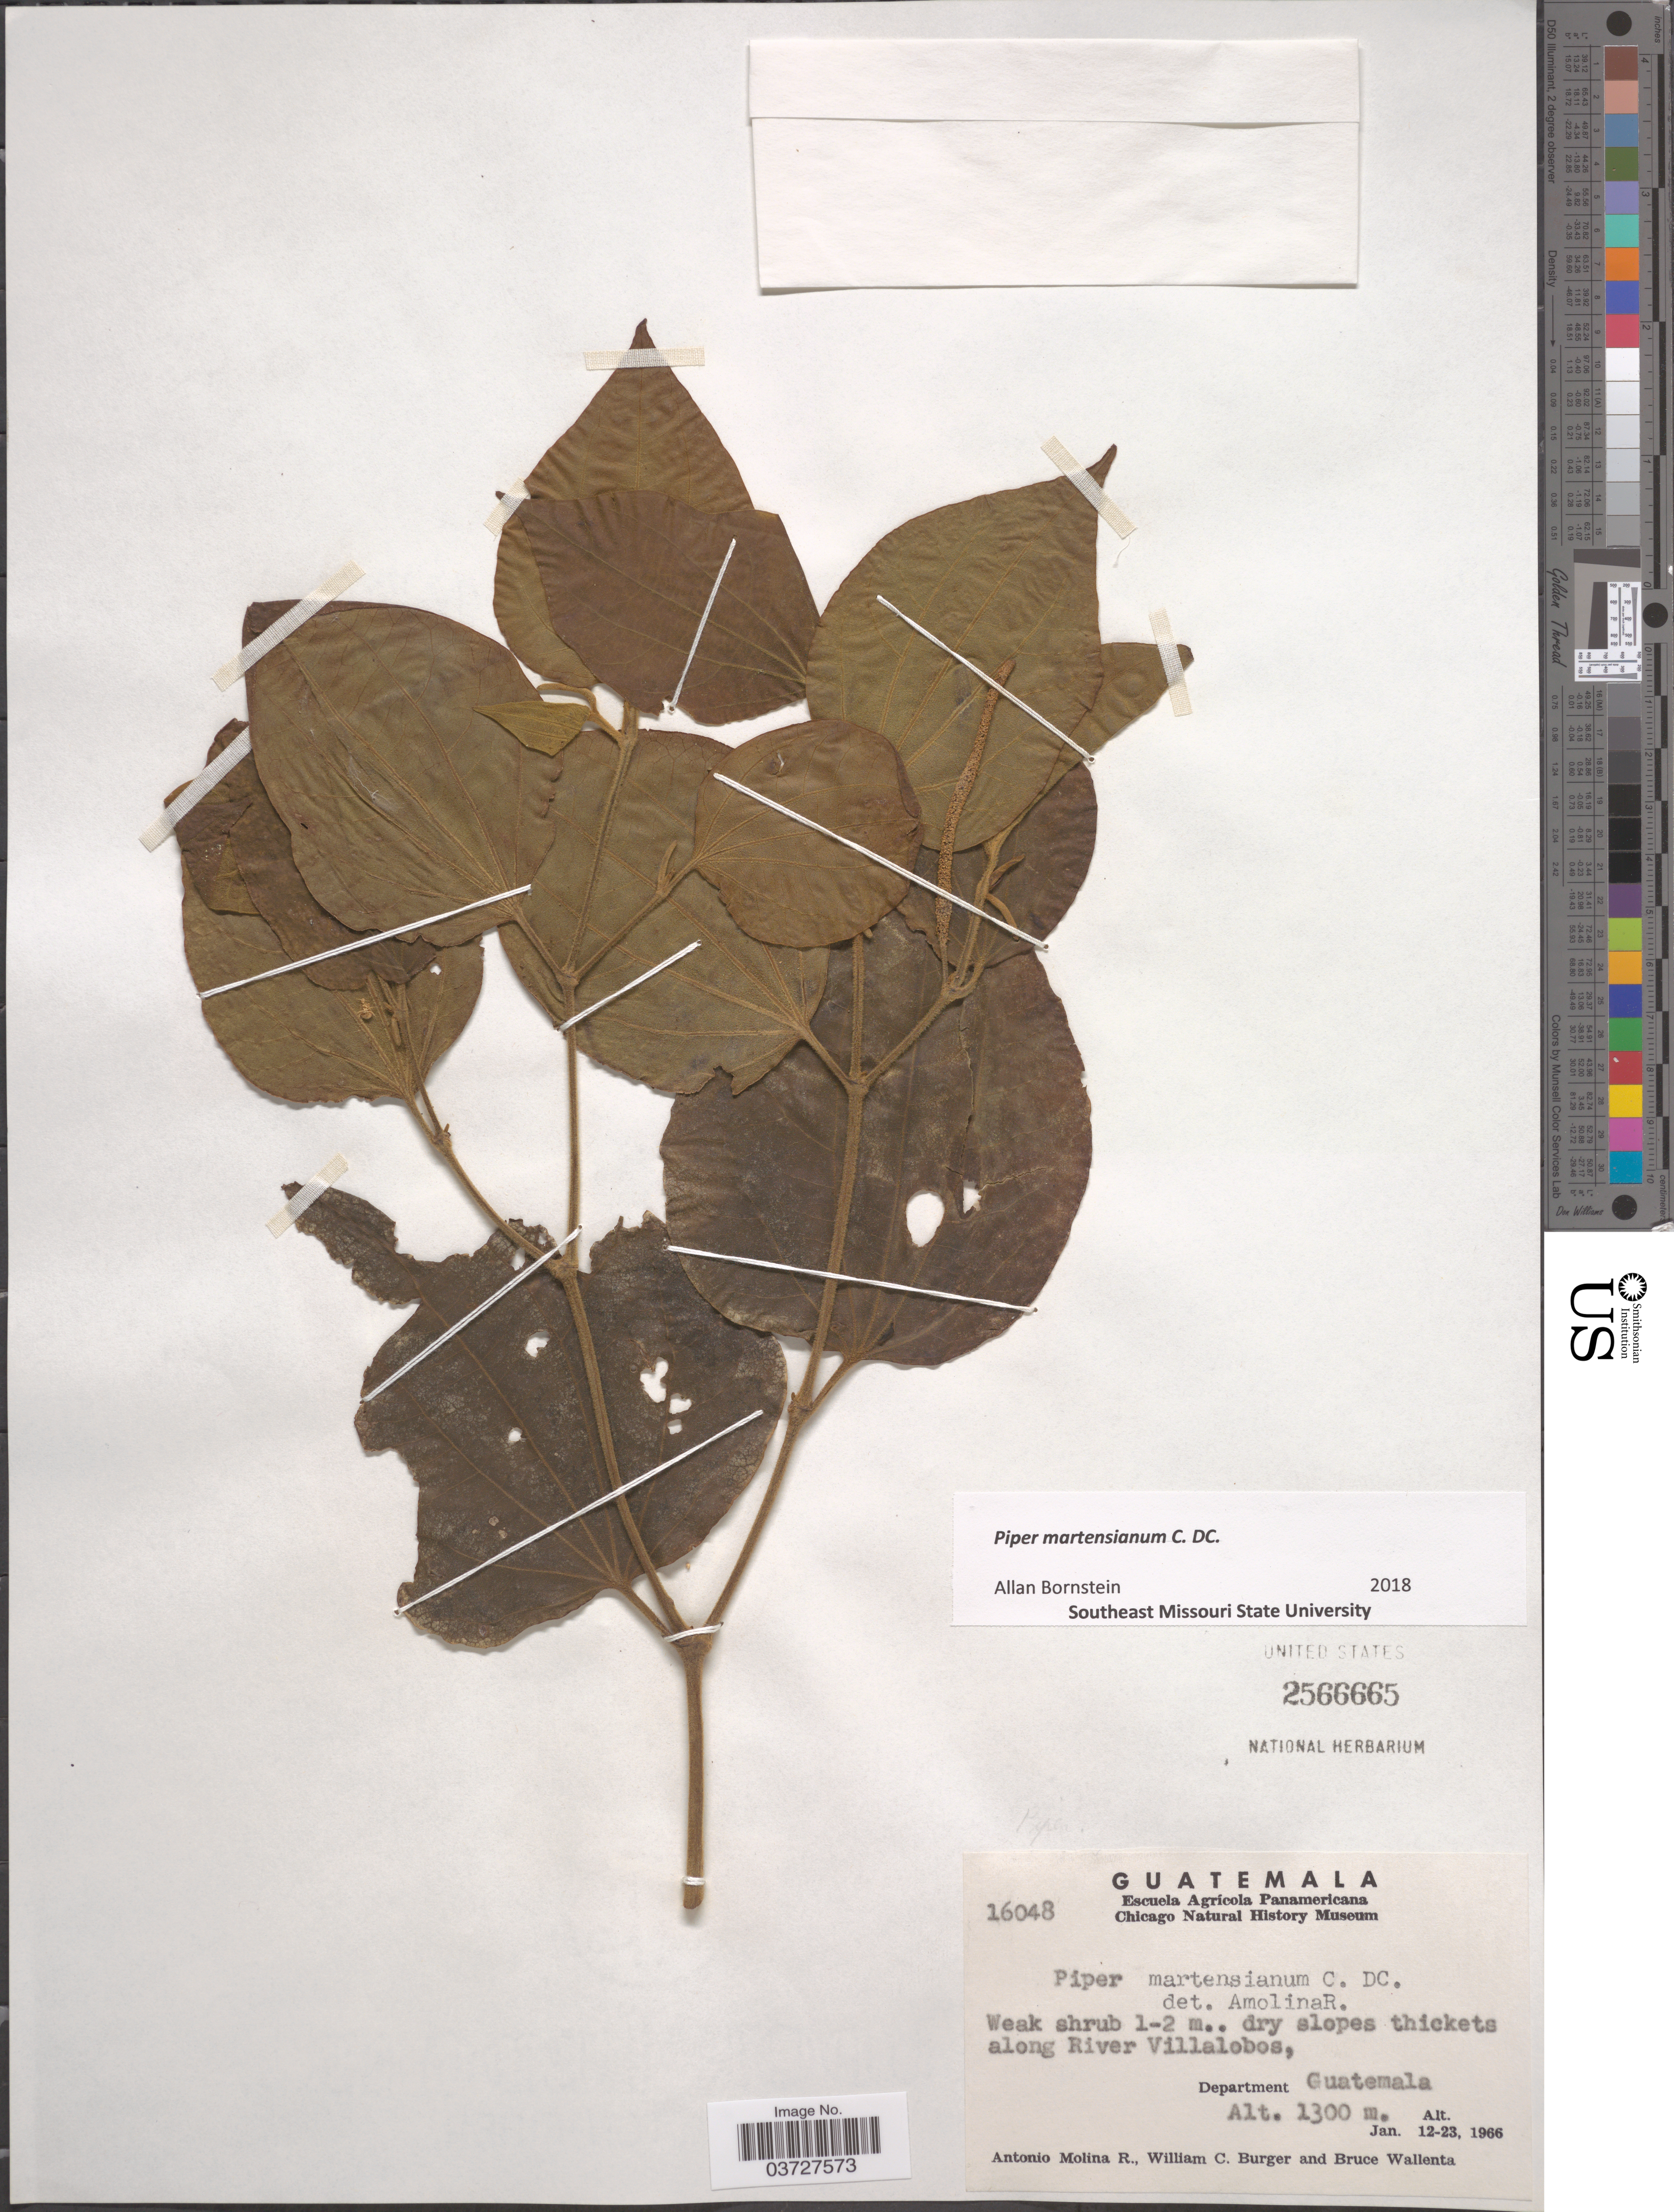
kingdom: Plantae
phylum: Tracheophyta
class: Magnoliopsida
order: Piperales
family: Piperaceae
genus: Piper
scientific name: Piper martensianum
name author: C. DC.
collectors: A. Molina R., W. Burger & B. Wallenta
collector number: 16048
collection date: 1966-01-12/1966-01-23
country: Guatemala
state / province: Guatemala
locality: Dry slopes thickets along River Villalobos, Department Guatemala.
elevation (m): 1300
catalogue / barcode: US 2566665